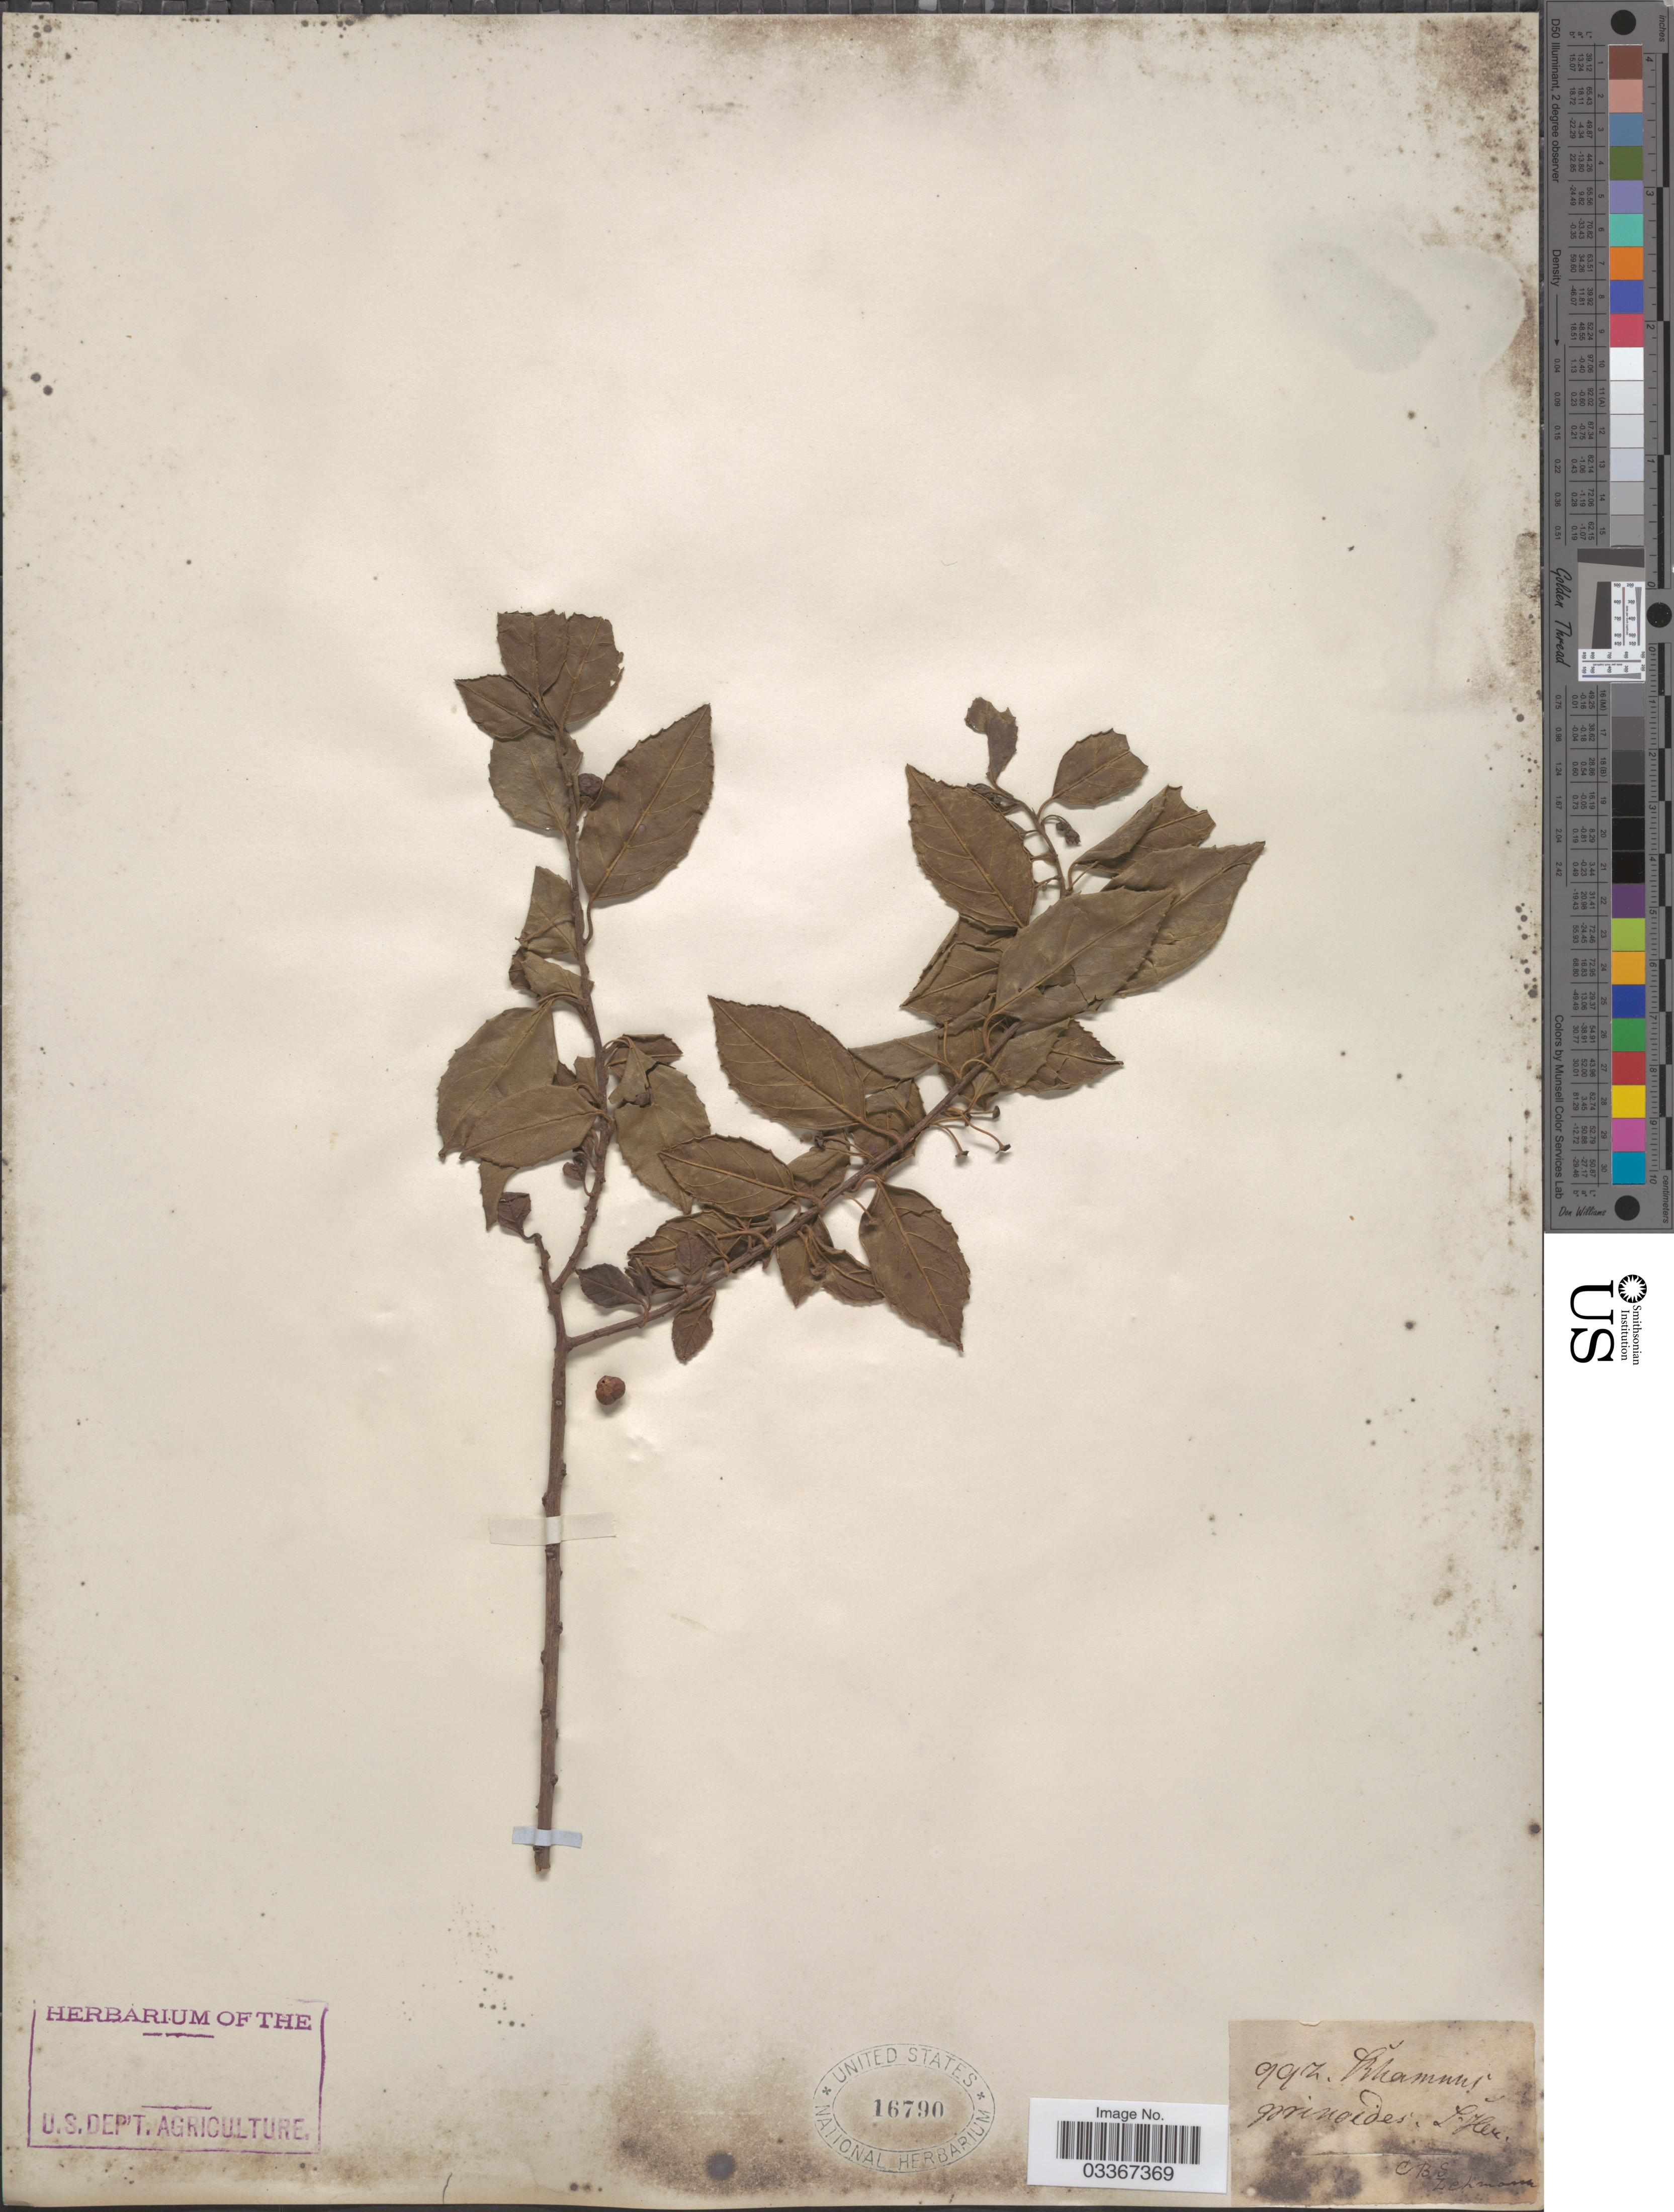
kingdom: Plantae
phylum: Tracheophyta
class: Magnoliopsida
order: Rosales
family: Rhamnaceae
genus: Rhamnus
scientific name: Rhamnus prinoides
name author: L'Hér.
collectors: -. Lehmann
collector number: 992*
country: South Africa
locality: C B S.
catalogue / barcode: US 16790